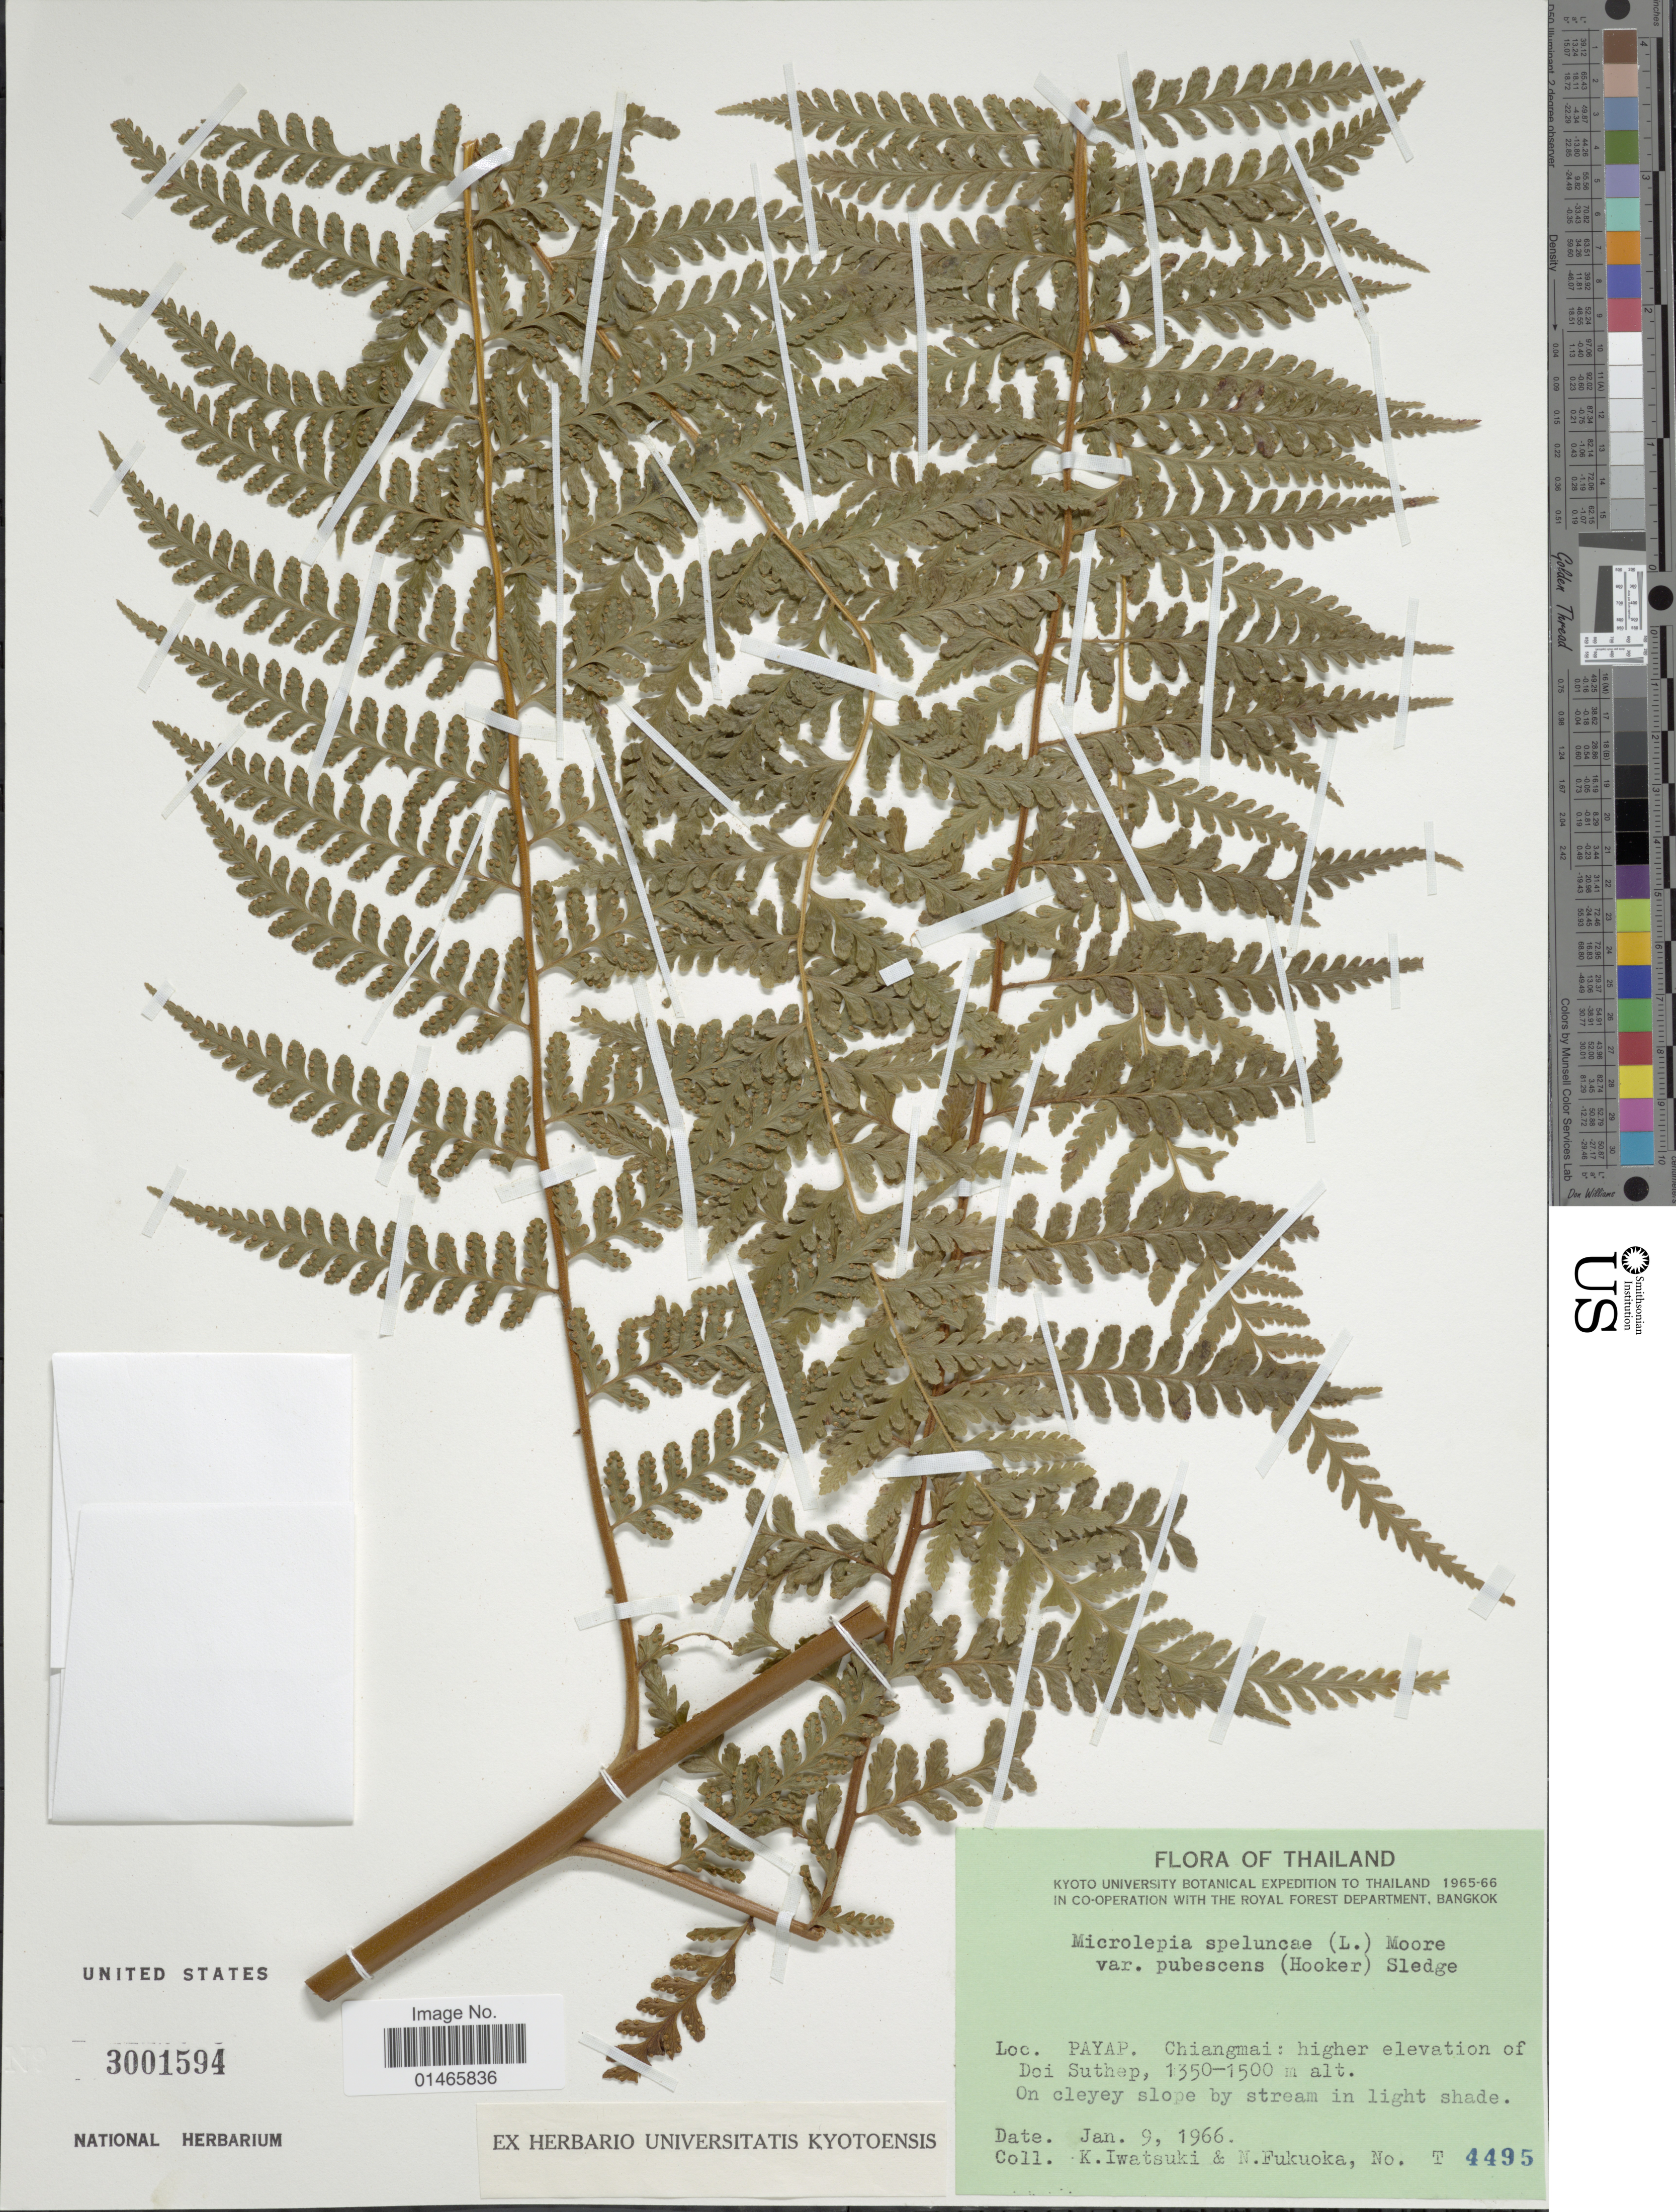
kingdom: Plantae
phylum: Tracheophyta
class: Polypodiopsida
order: Polypodiales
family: Dennstaedtiaceae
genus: Microlepia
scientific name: Microlepia speluncae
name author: (L.) T. Moore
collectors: K. Iwatsuki & N. Fukuoka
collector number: T4495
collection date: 1966-01-09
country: Thailand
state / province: Chiang Mai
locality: Payap, Chiangmai, Doi Suthep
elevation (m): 1350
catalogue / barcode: US 3001594